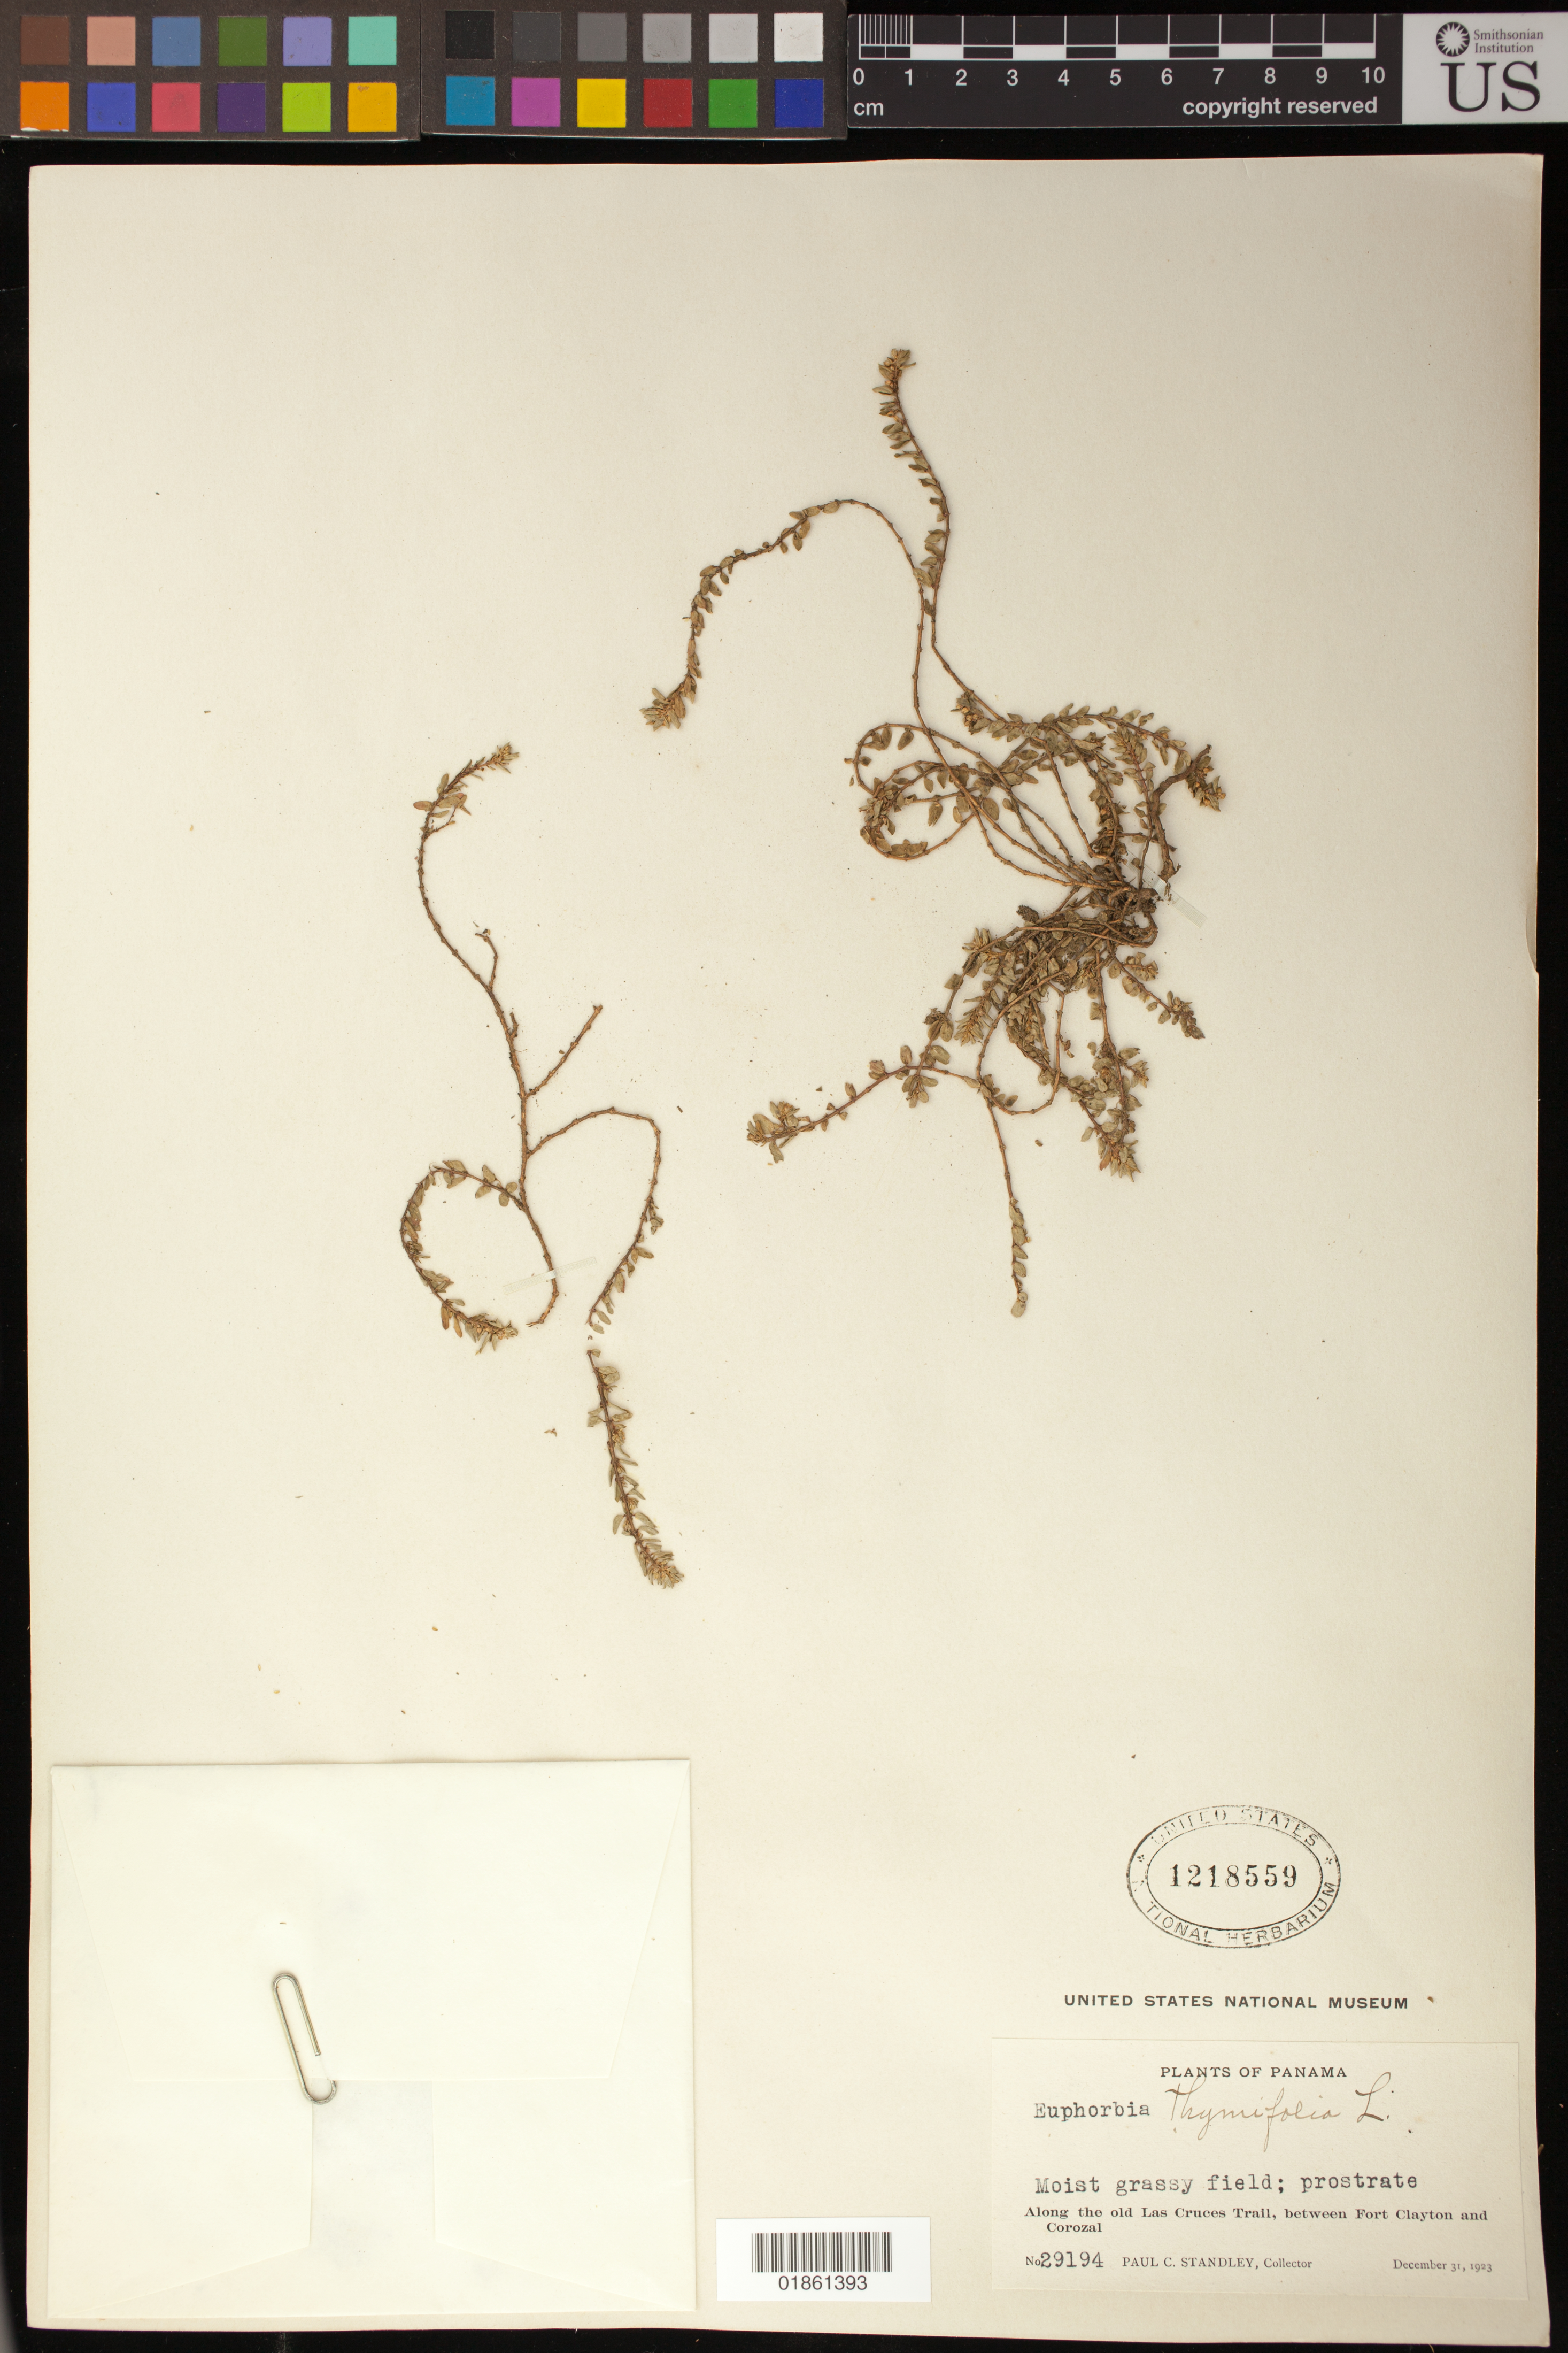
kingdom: Plantae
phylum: Tracheophyta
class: Magnoliopsida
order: Malpighiales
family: Euphorbiaceae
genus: Euphorbia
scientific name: Euphorbia thymifolia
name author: L.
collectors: P. C. Standley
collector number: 29194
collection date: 1923-12-31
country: Panama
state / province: Panamá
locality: Old Las Cruces Trail, between Fort Clayton and Corozal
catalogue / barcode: US 1218559